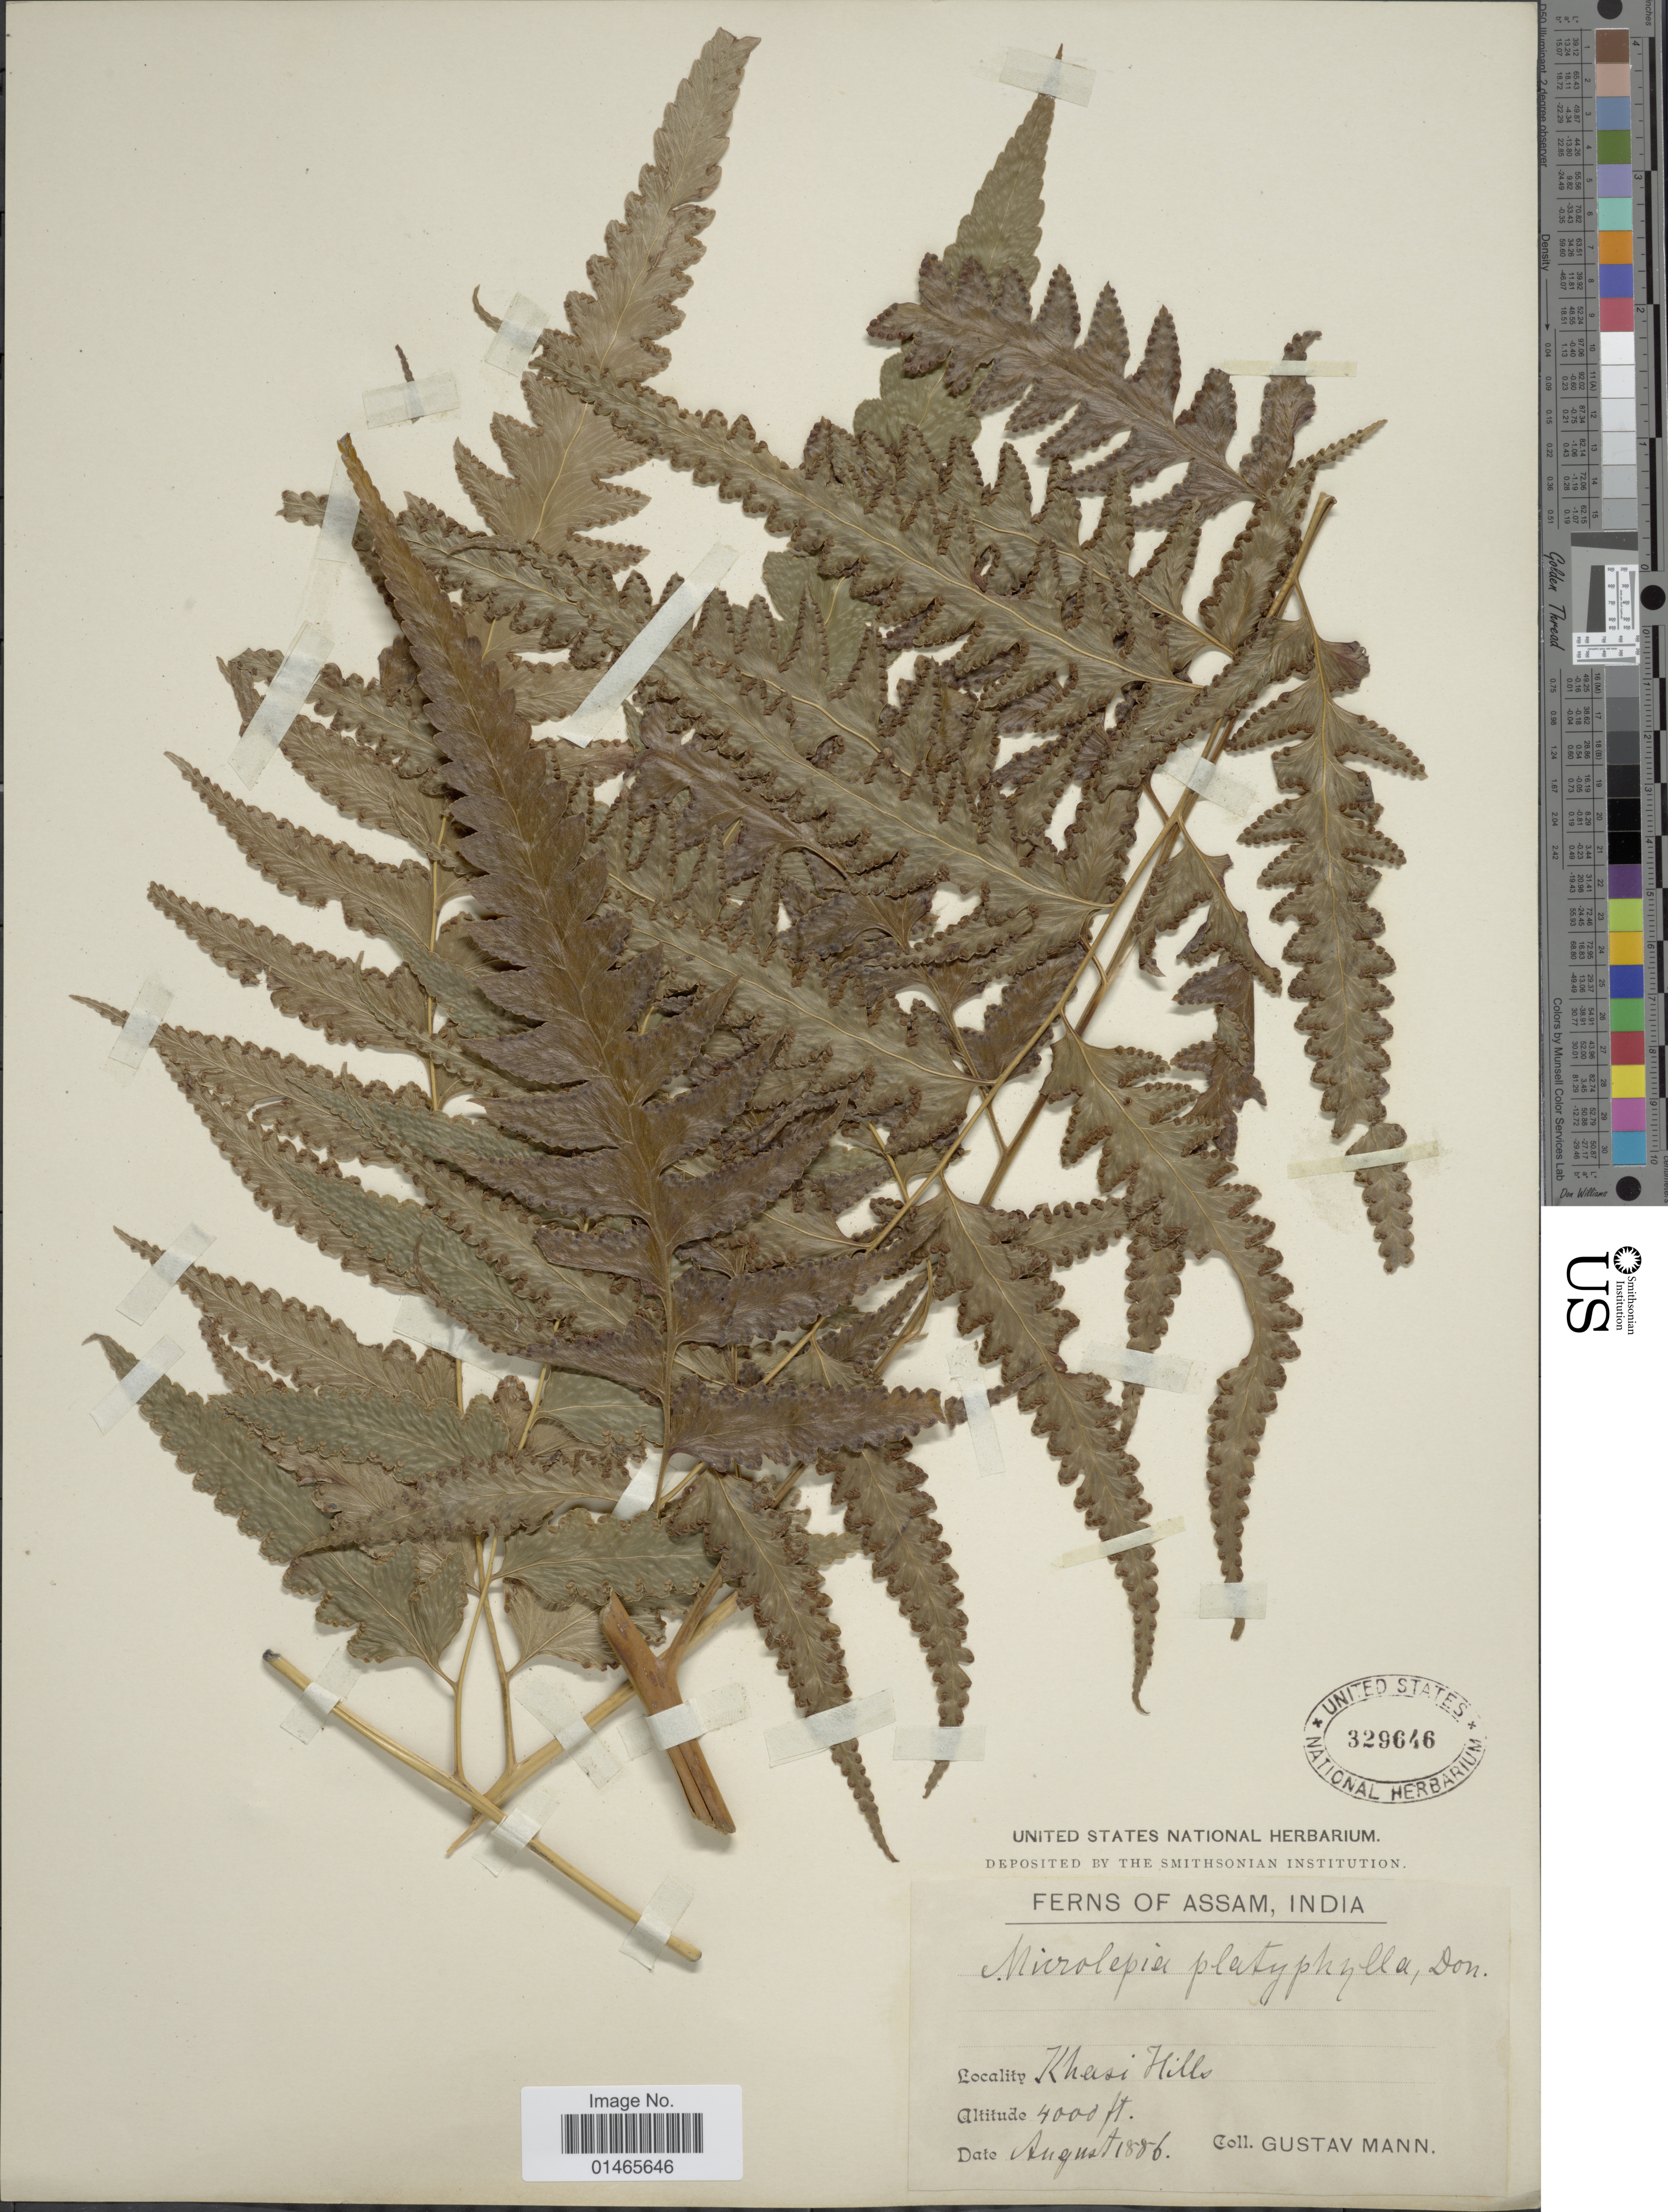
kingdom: Plantae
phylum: Tracheophyta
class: Polypodiopsida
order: Polypodiales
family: Dennstaedtiaceae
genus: Microlepia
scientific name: Microlepia platyphylla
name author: (D. Don) J. Sm.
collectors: G. Mann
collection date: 1886-08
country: India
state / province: Meghalaya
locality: Khasi Hills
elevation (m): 1219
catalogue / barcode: US 329646